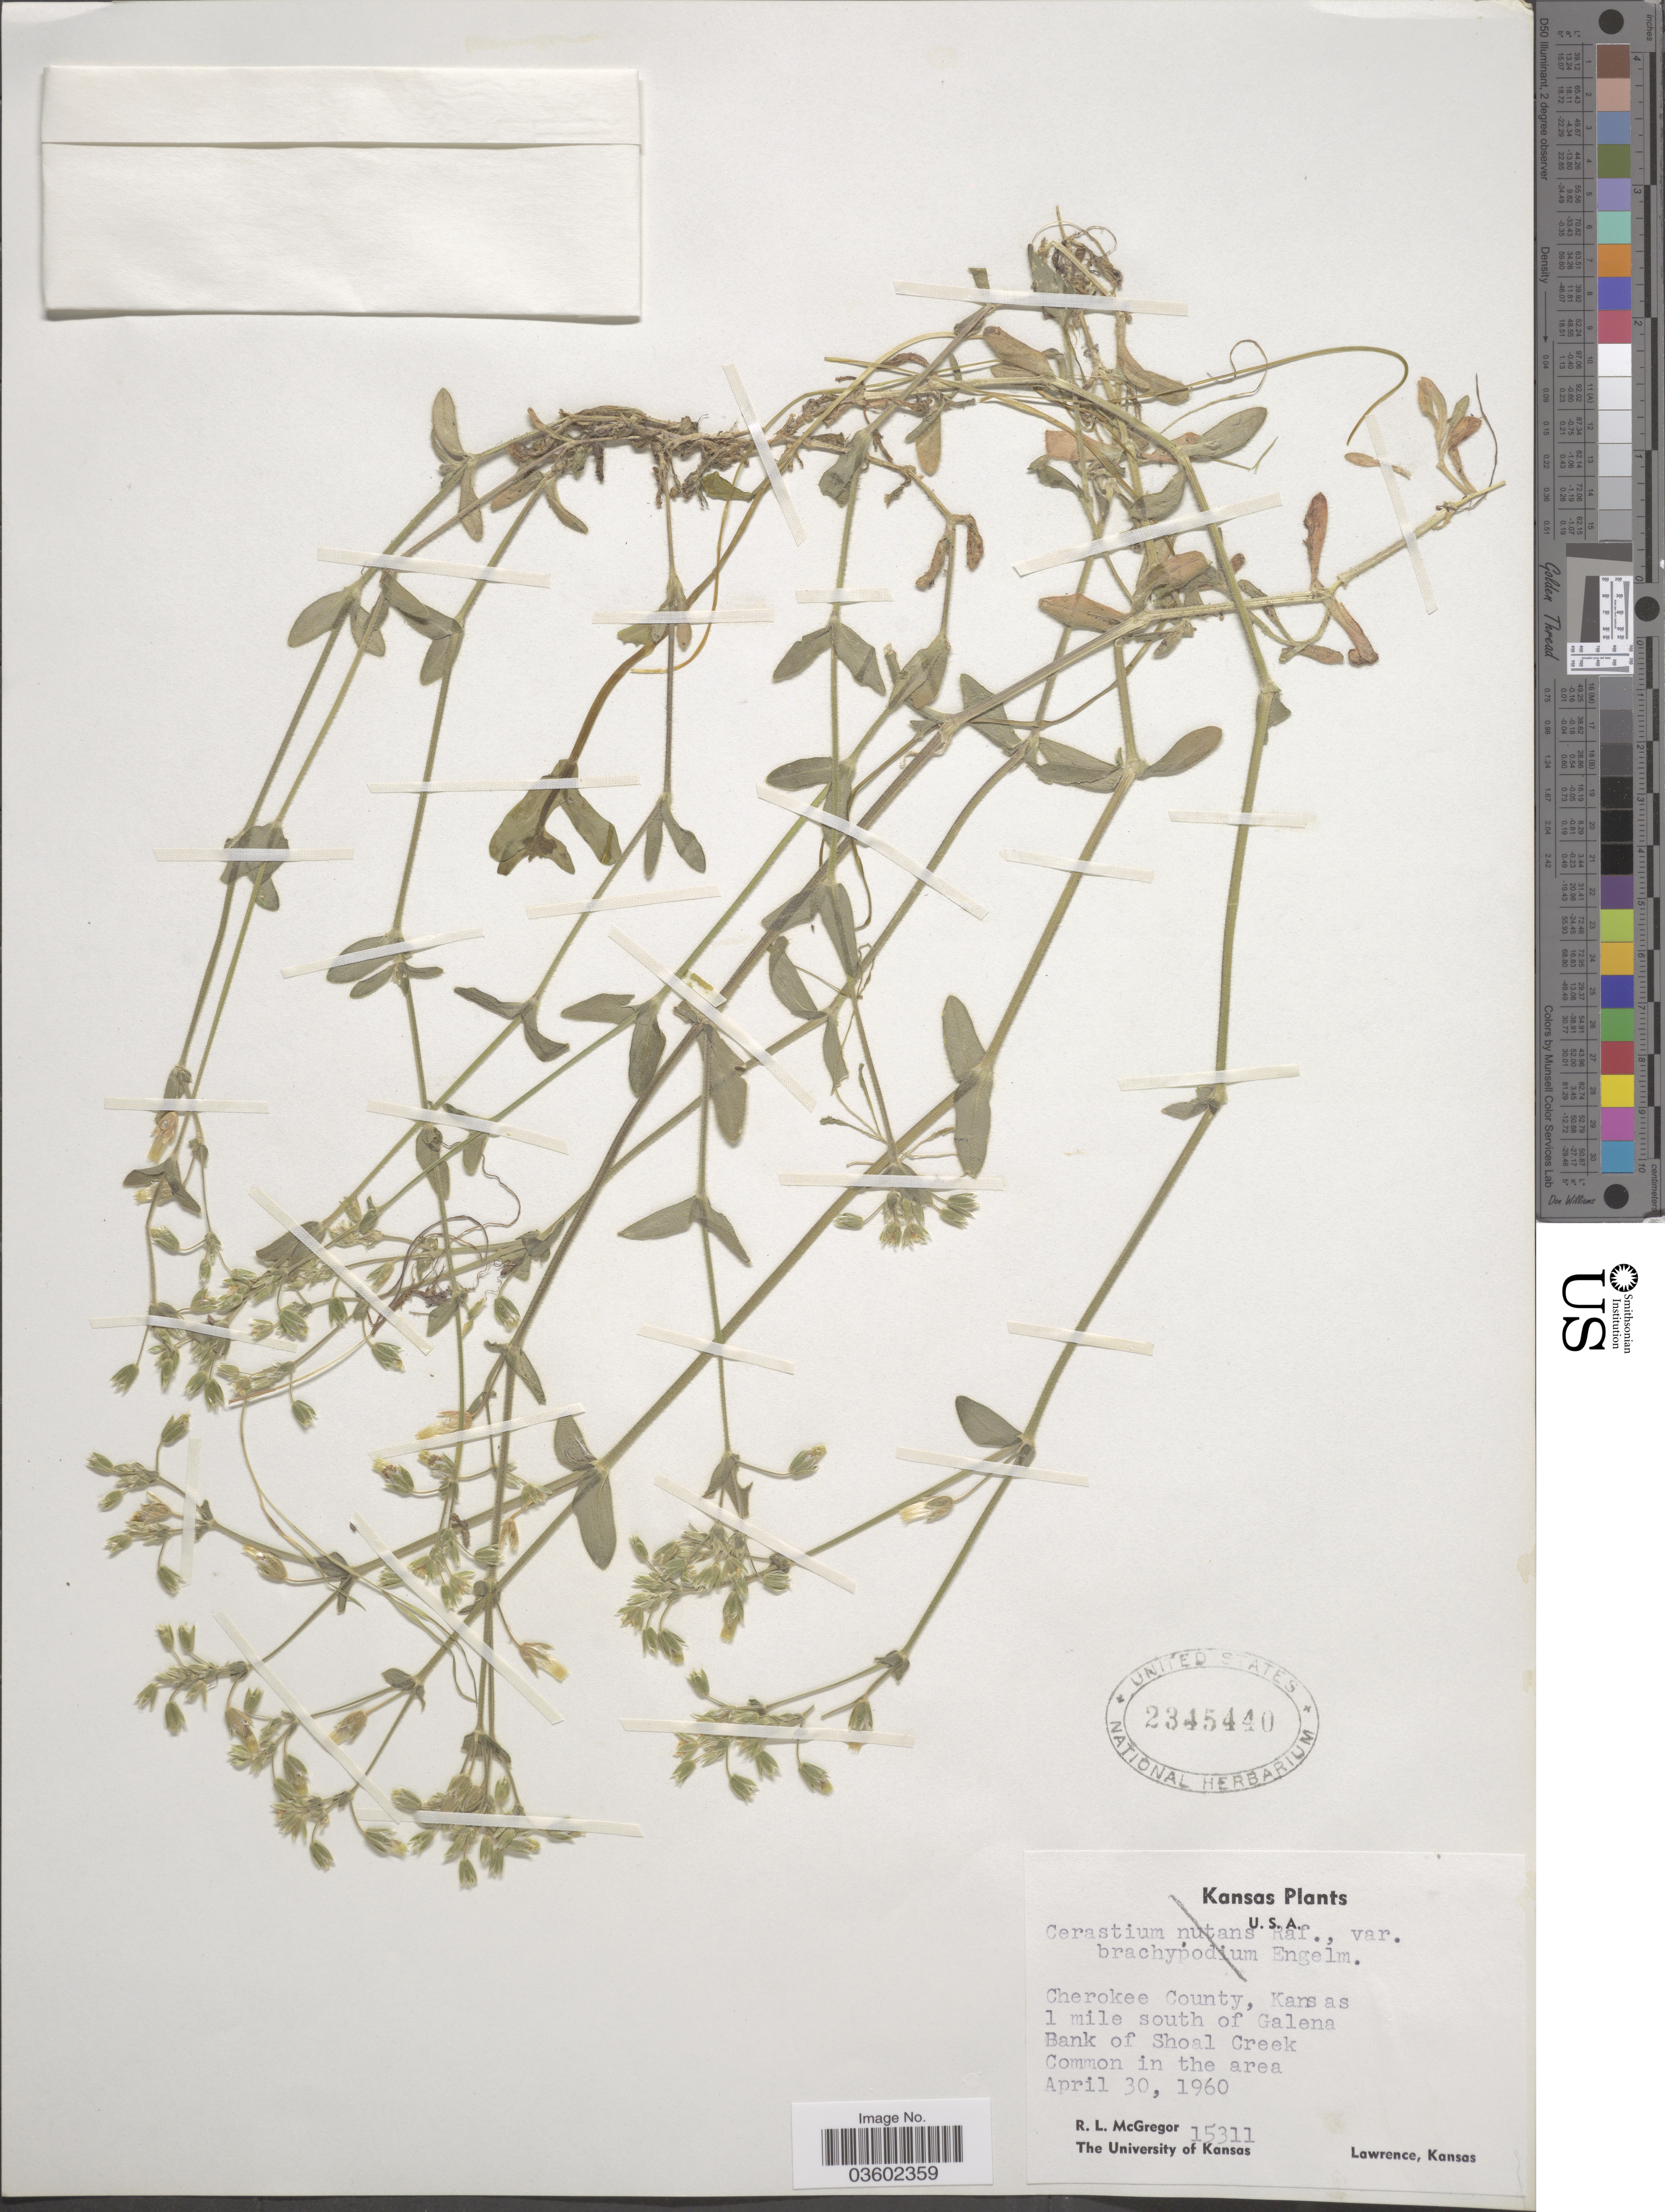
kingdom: Plantae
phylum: Tracheophyta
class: Magnoliopsida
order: Caryophyllales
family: Caryophyllaceae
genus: Cerastium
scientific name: Cerastium vulgatum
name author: L.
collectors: R. McGregor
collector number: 15311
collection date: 1960-04-30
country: United States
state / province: Kansas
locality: Cherokee County. 1 mile south of Galena Bank of Shoal Creek.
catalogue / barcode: US 2345440